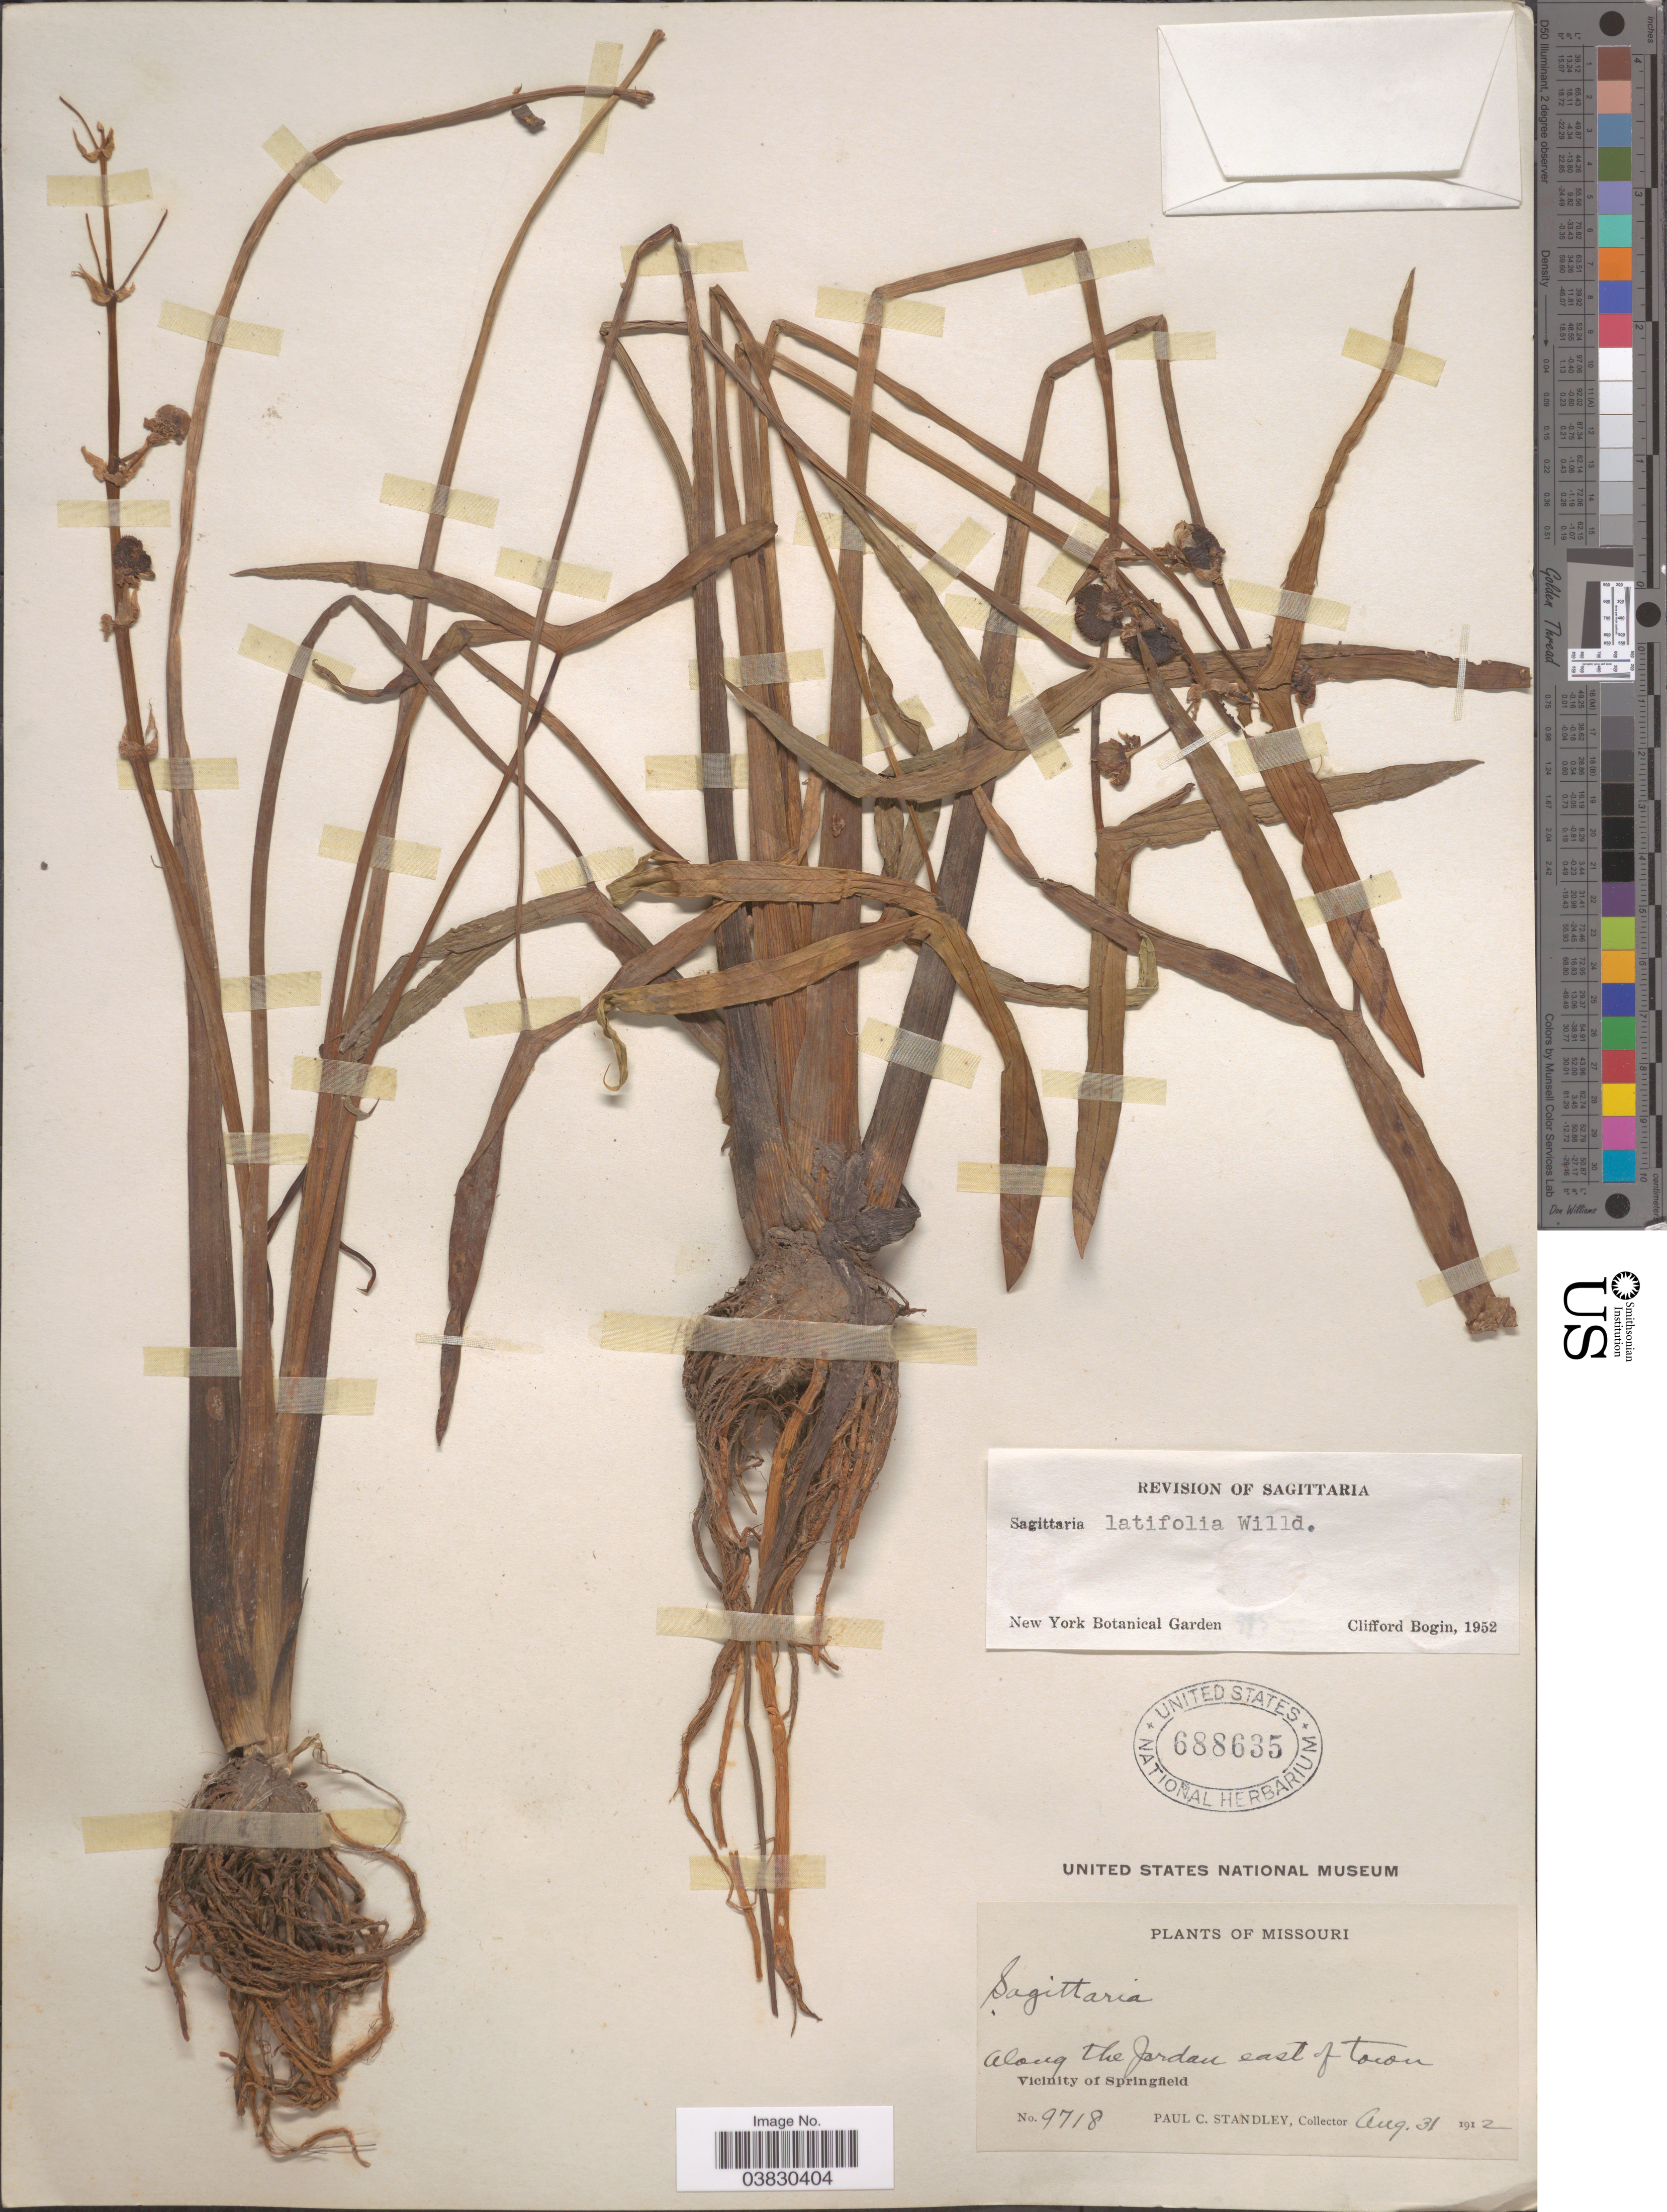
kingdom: Plantae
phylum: Tracheophyta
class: Liliopsida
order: Alismatales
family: Alismataceae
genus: Sagittaria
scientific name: Sagittaria variabilis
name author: Englem. ex A. Gray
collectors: P. C. Standley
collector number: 9718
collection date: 1912-08-31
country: United States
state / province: Missouri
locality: Along the Jordan east of town. Vicinity of Springfield.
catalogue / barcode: US 688635